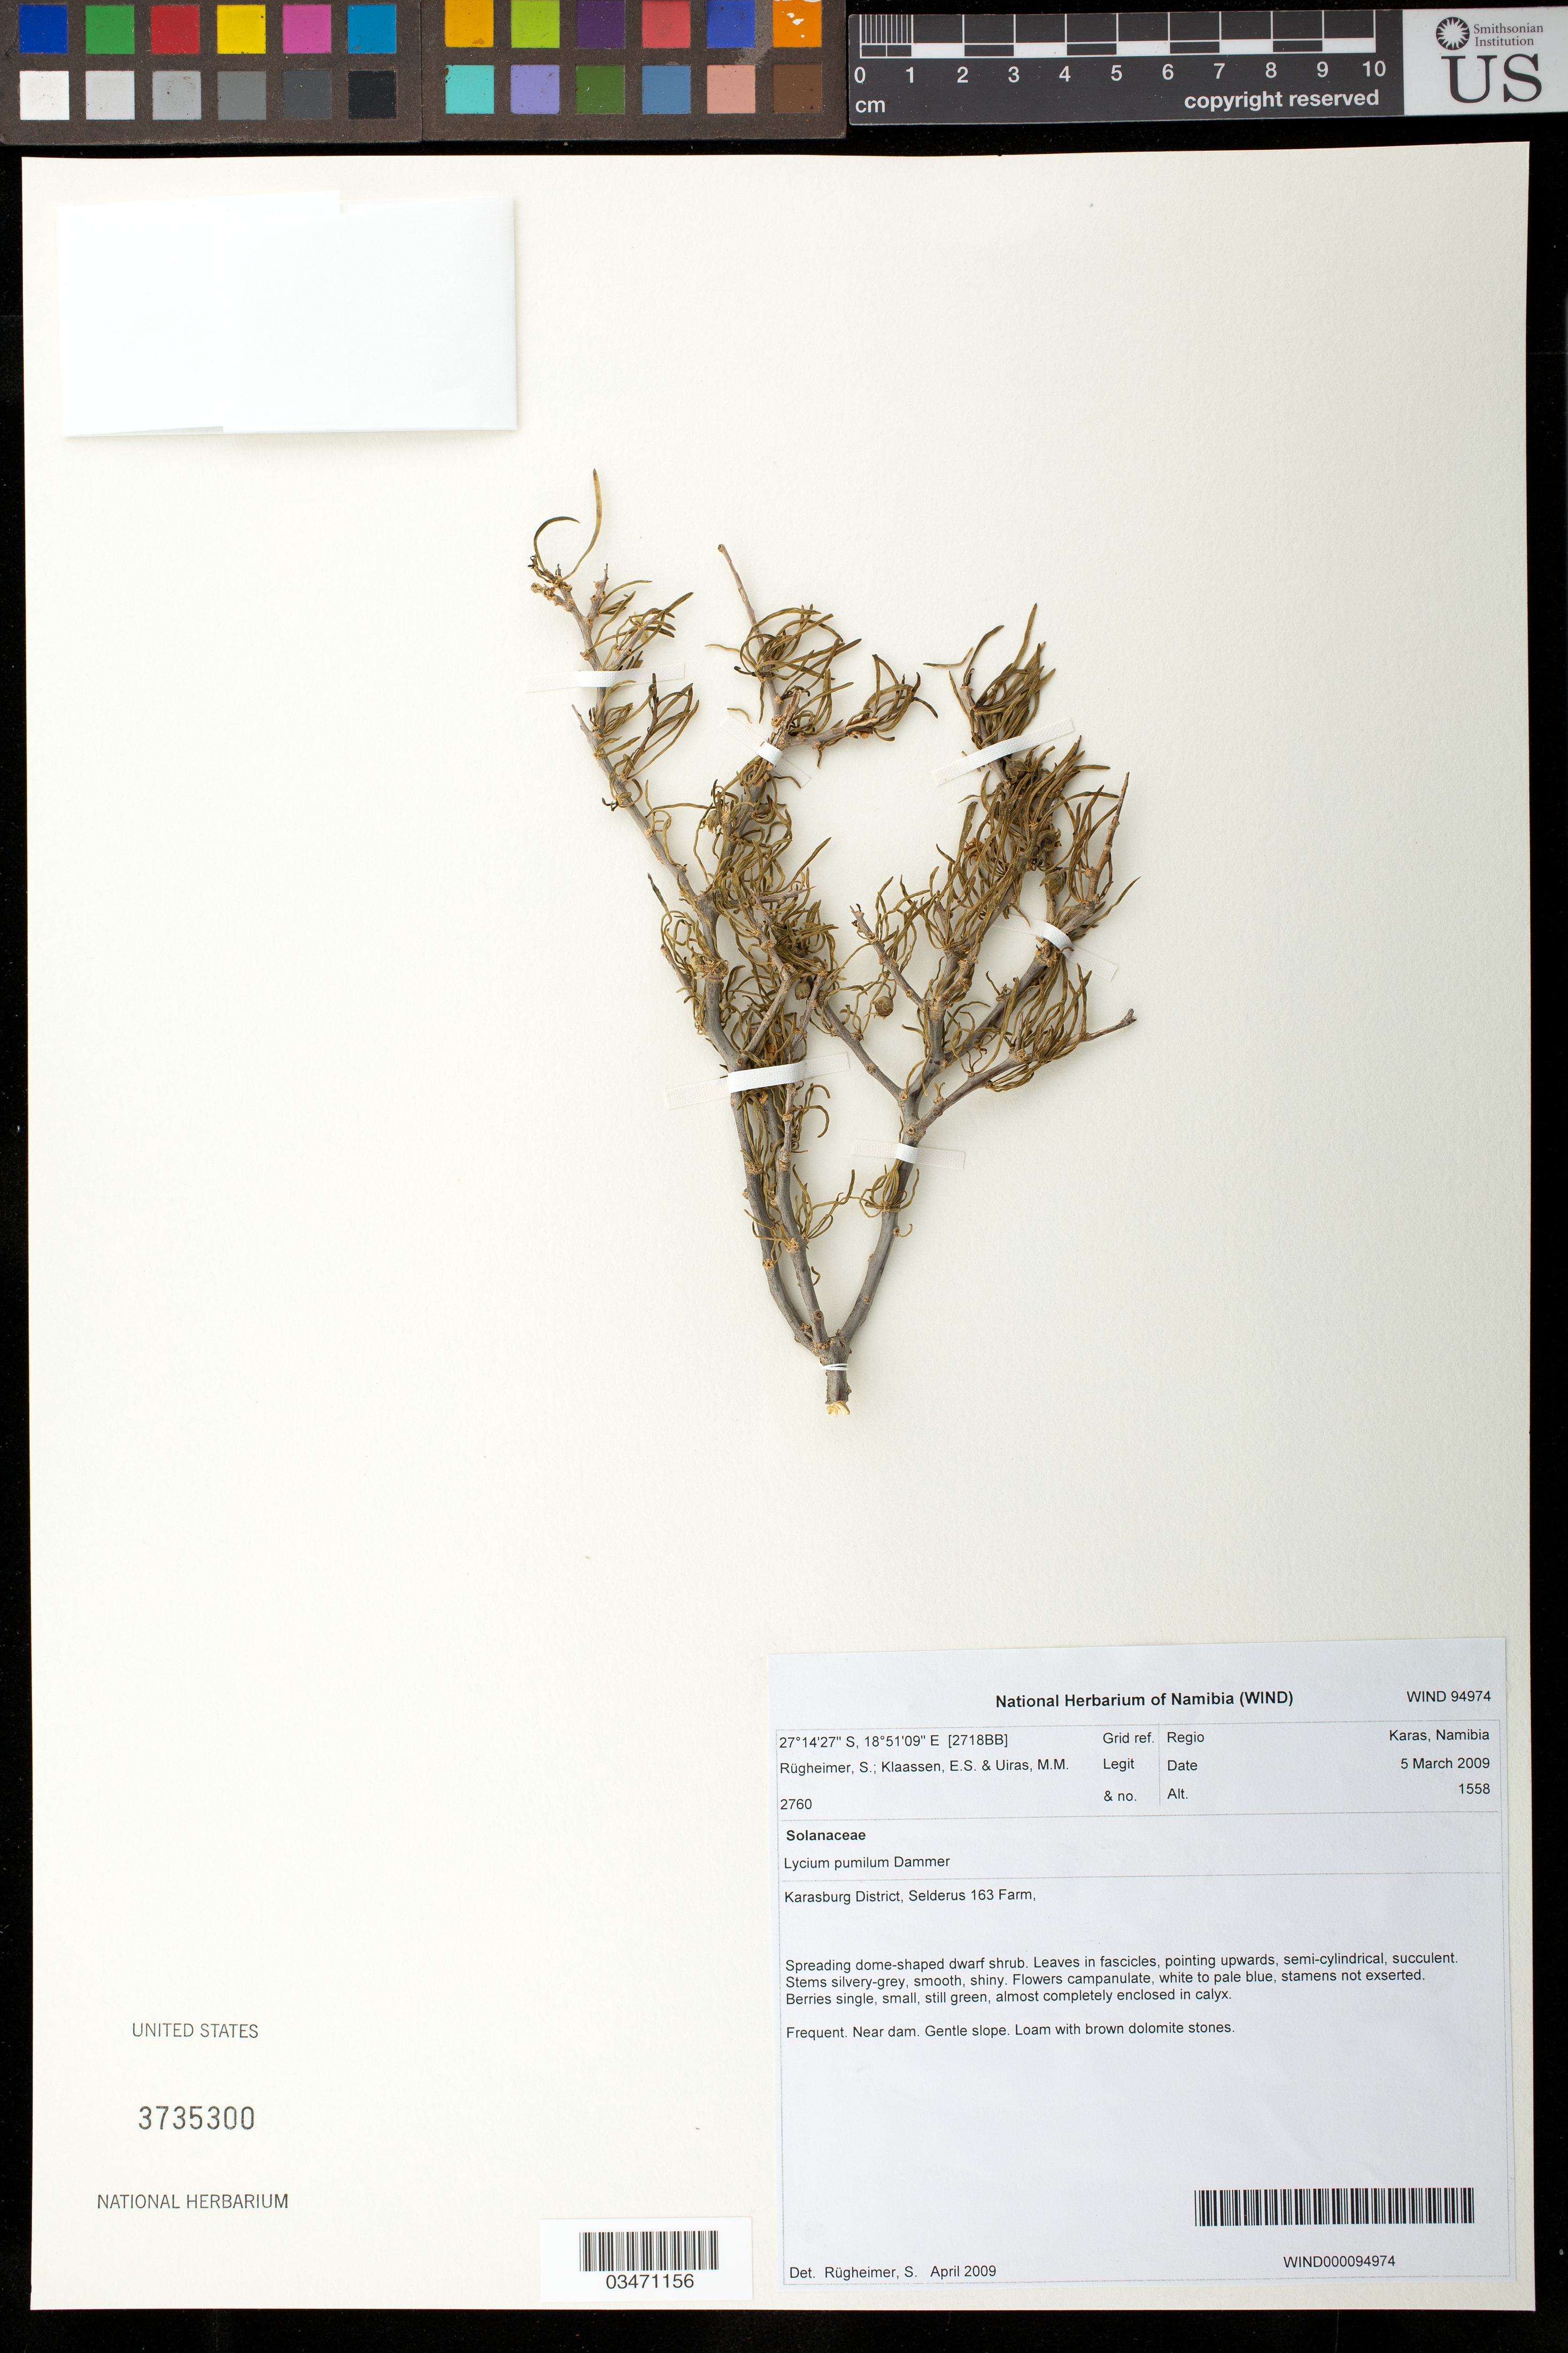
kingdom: Plantae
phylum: Tracheophyta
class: Magnoliopsida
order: Solanales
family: Solanaceae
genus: Lycium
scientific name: Lycium pumilum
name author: Dammer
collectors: S. Rugheimer, E. S. Klaassen & M. Uiras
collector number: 2760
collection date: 2009-03-05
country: Namibia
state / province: Karas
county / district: Karasburg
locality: Selderus 163 Farm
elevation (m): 1558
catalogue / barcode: US 3735300